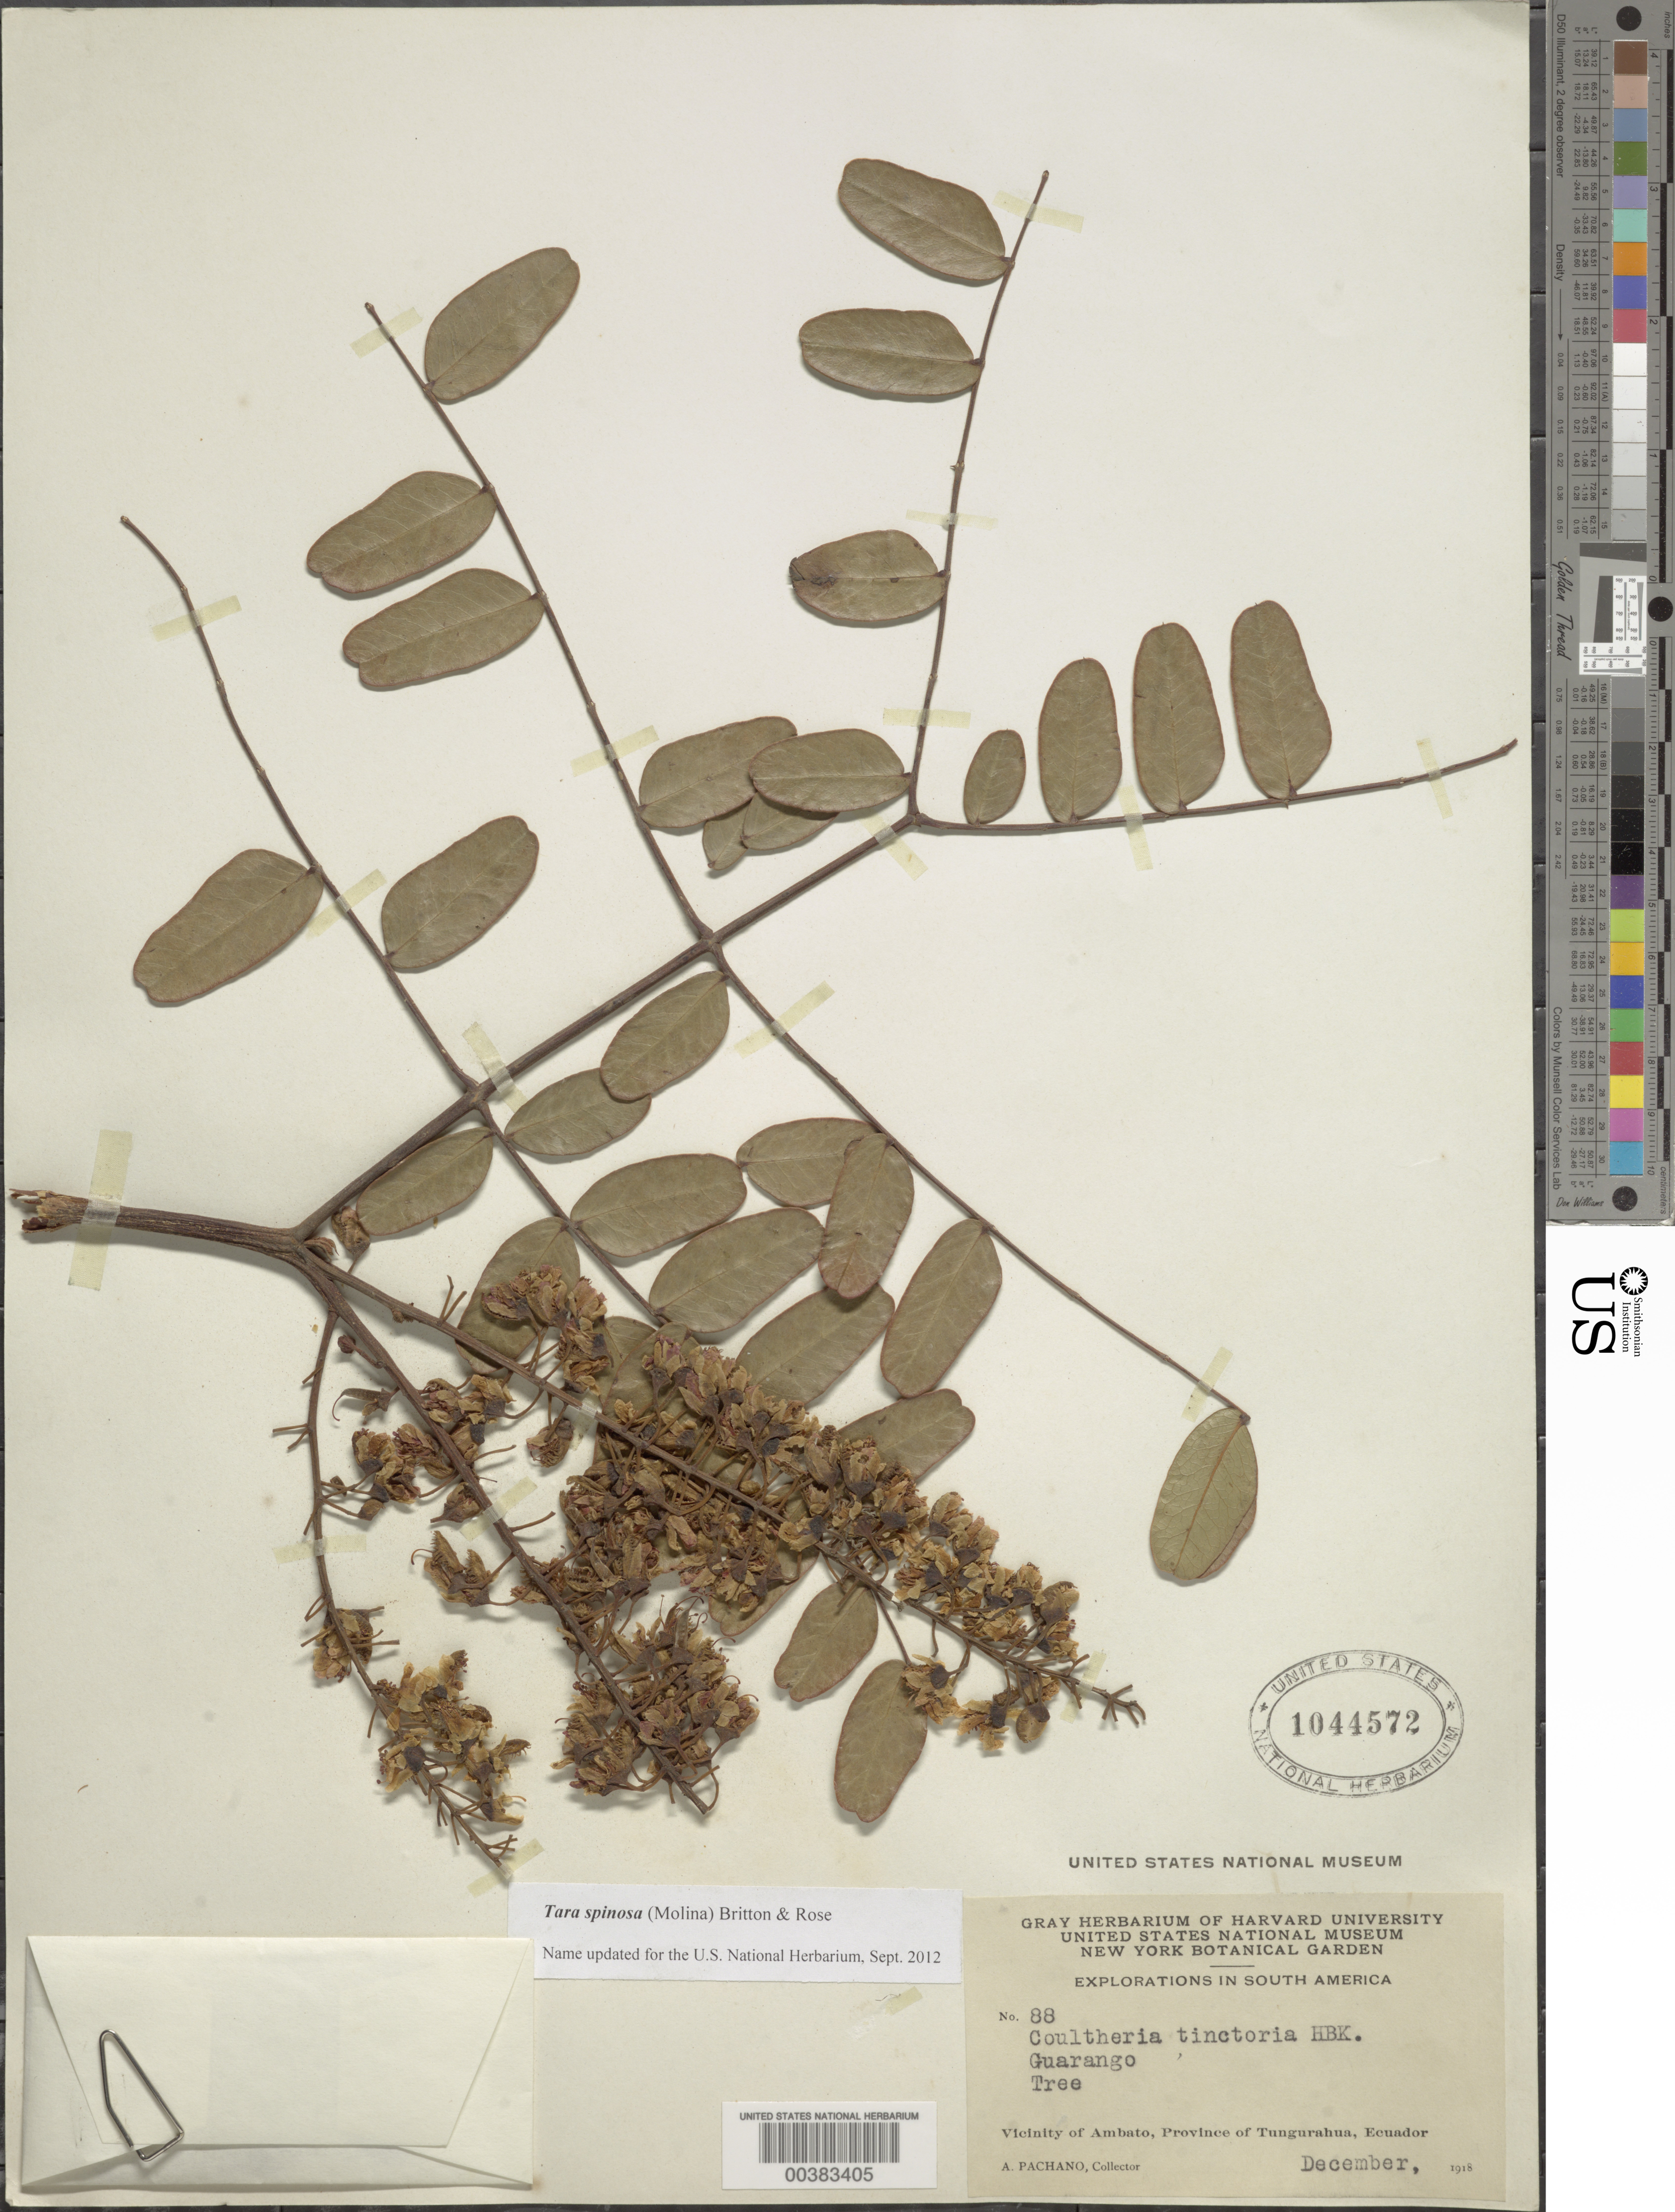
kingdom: Plantae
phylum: Tracheophyta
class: Magnoliopsida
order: Fabales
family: Fabaceae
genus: Tara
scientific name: Tara spinosa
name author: (Molina) Britton & Rose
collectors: A. Pachano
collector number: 88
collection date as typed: Dec 1918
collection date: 1918-12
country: Ecuador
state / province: Tungurahua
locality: Vicinity of ambato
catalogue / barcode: US 1044572